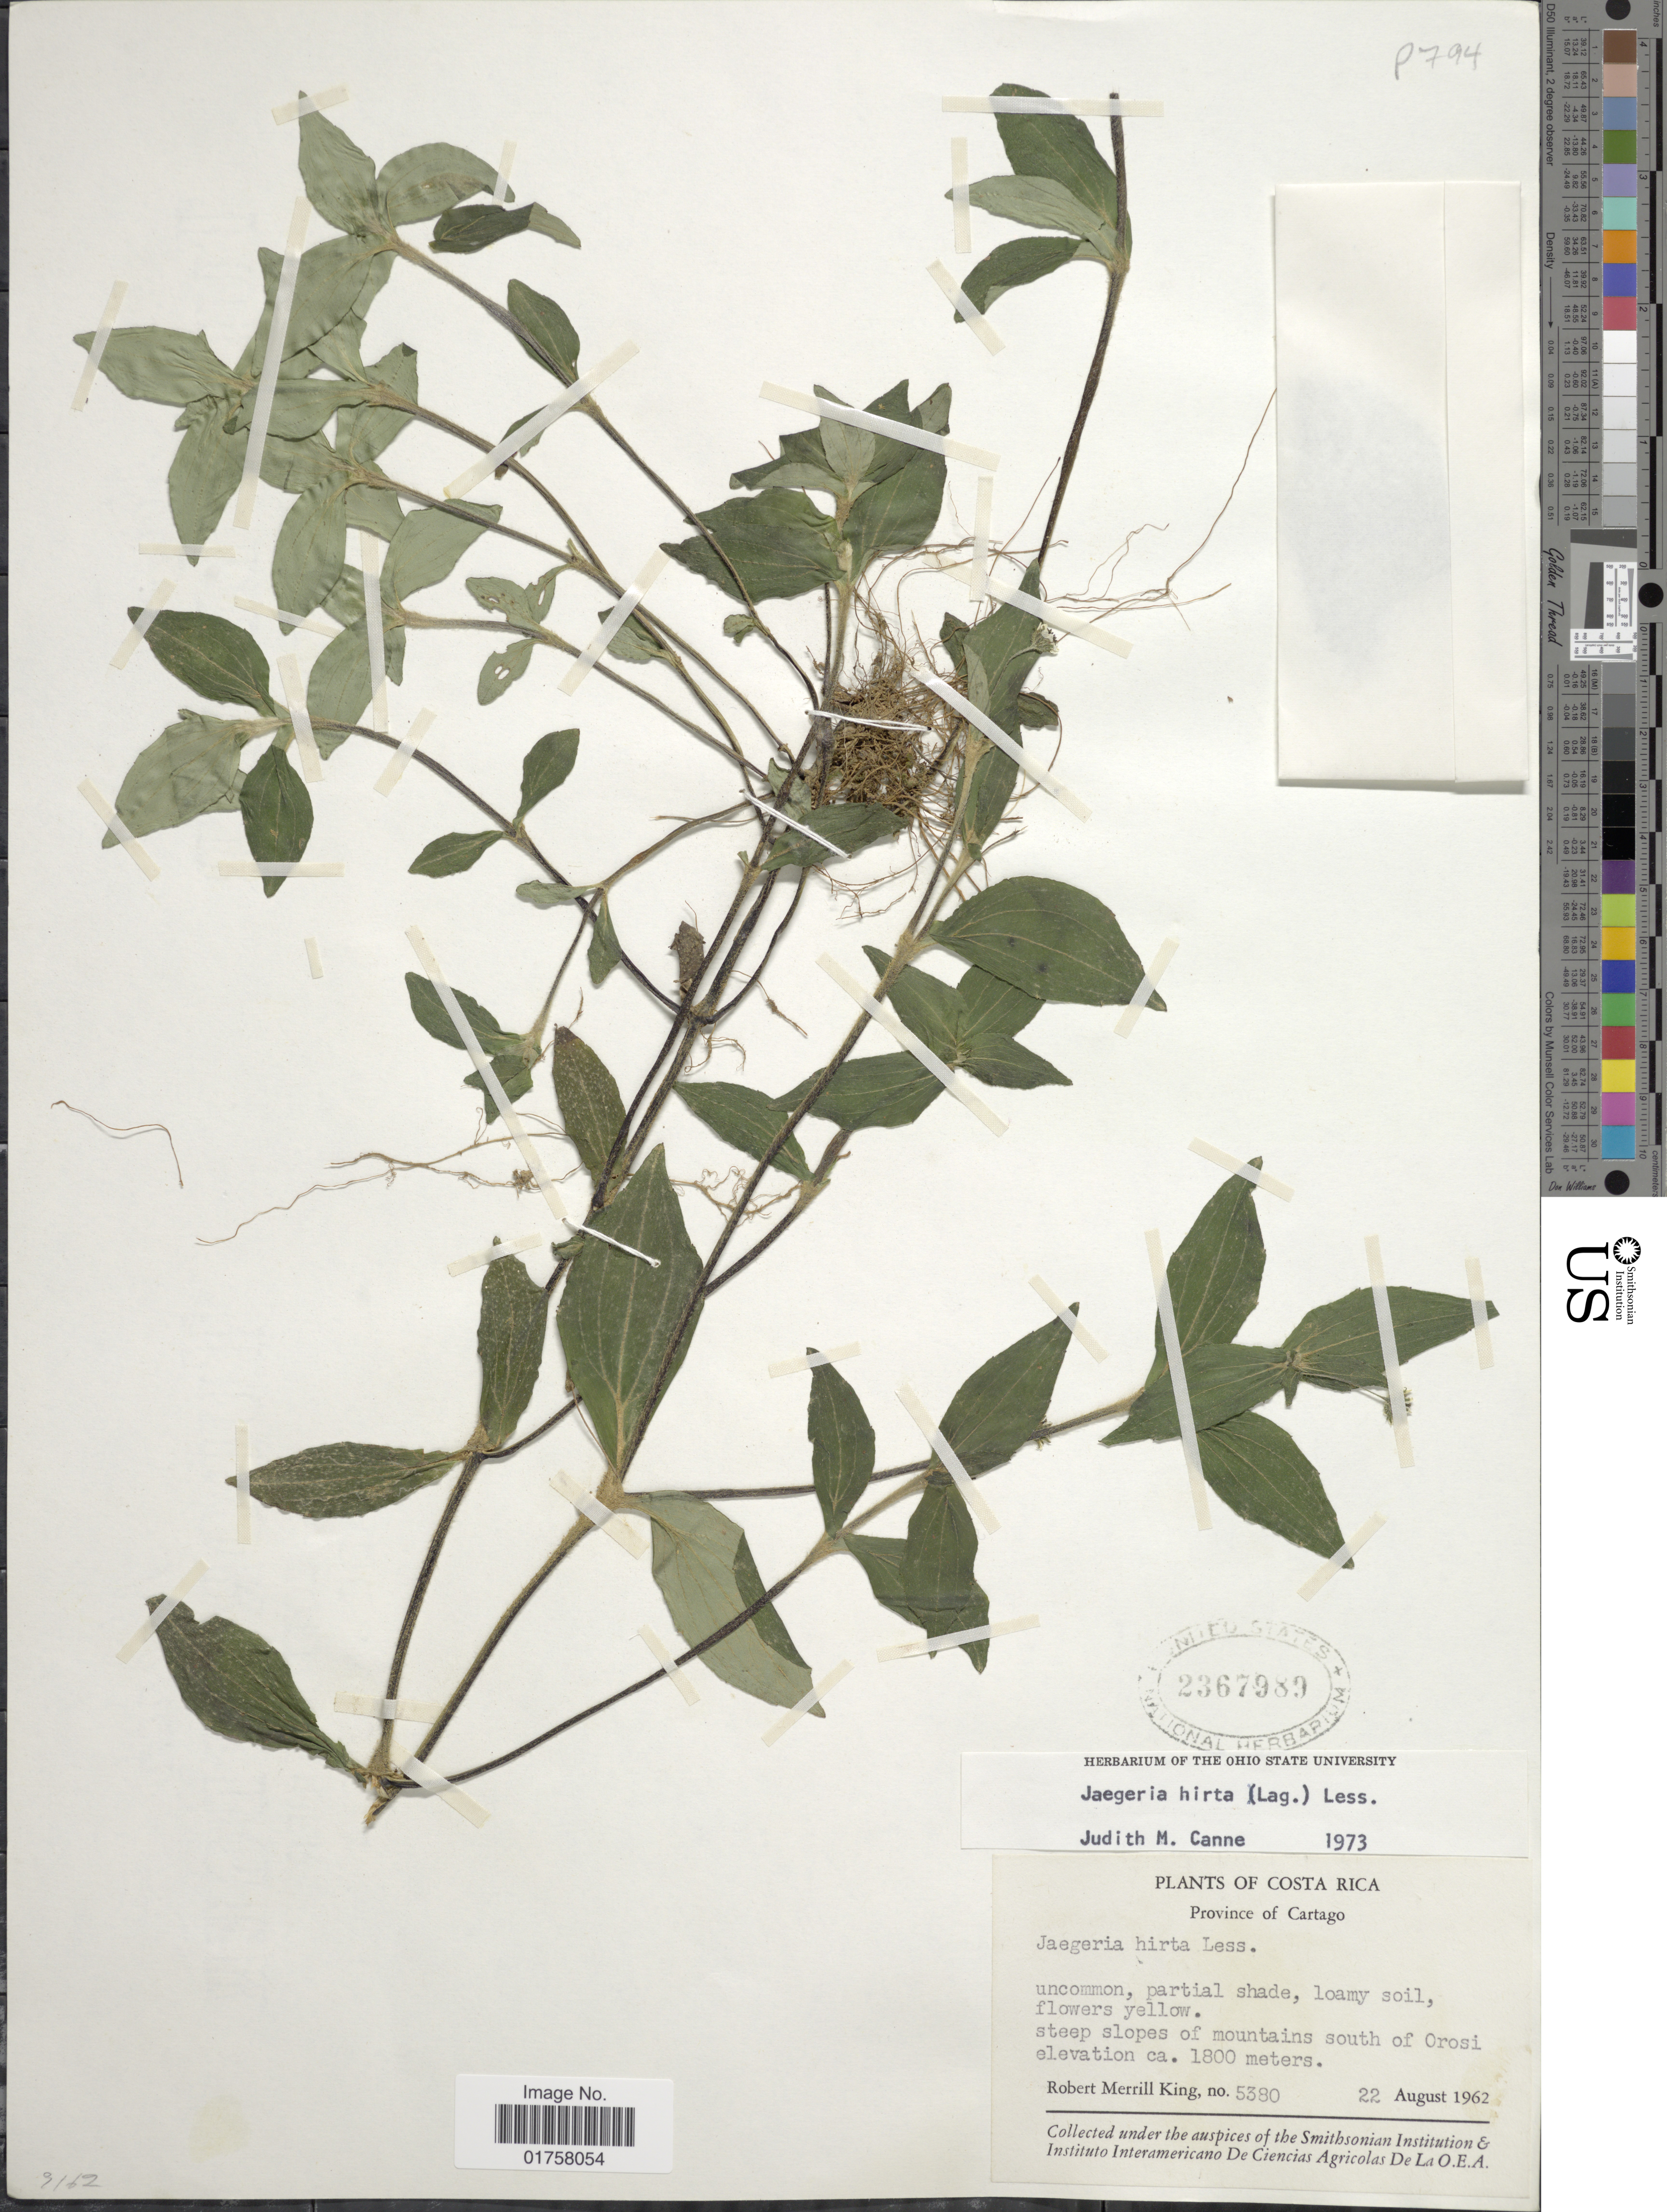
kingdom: Plantae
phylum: Tracheophyta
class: Magnoliopsida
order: Asterales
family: Asteraceae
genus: Jaegeria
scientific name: Jaegeria hirta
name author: (Lag.) Less.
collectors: R. M. King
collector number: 5380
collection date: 1962-08-22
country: Costa Rica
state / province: Cartago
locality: Steep slopes of mountains south of Orosi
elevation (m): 1800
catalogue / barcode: US 2367989